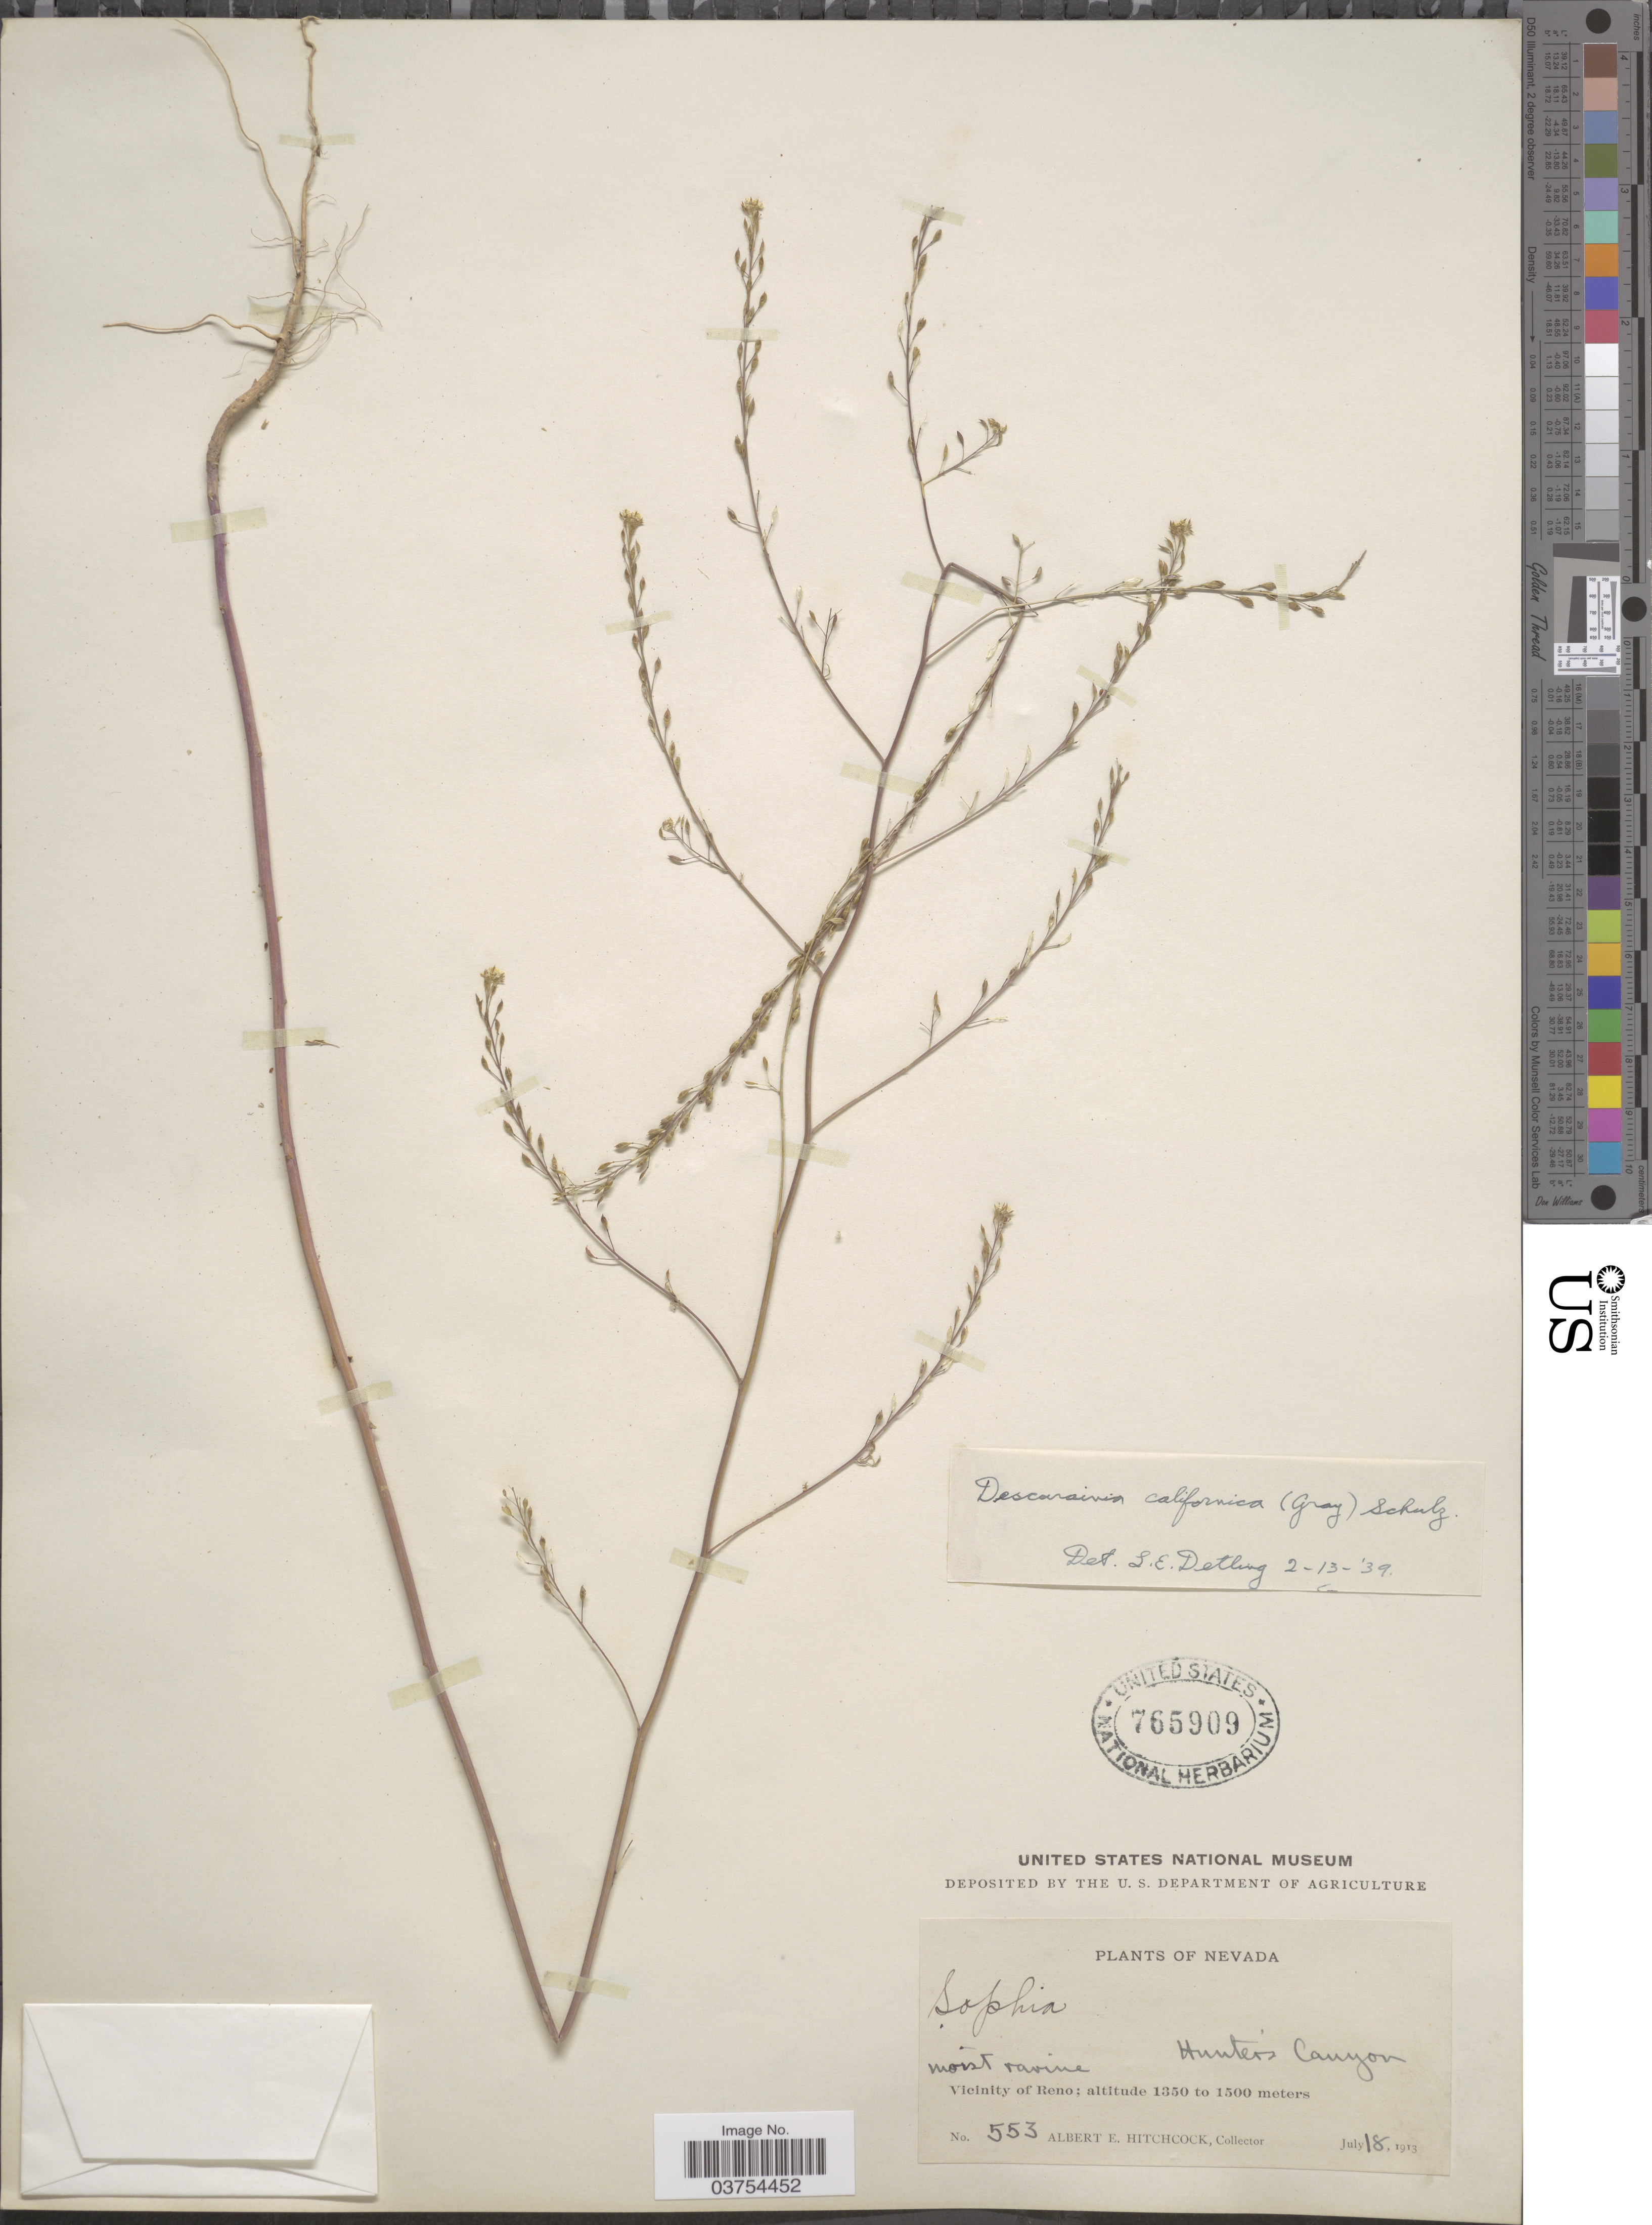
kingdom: Plantae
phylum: Tracheophyta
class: Magnoliopsida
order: Brassicales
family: Brassicaceae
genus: Descurainia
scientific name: Descurainia californica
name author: (A. Gray) O.E. Schulz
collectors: A. Hitchcock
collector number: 553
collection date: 1913-07-18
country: United States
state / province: Nevada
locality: Hunter's Canyon. Vicinity of Reno.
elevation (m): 1350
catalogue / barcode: US 765909